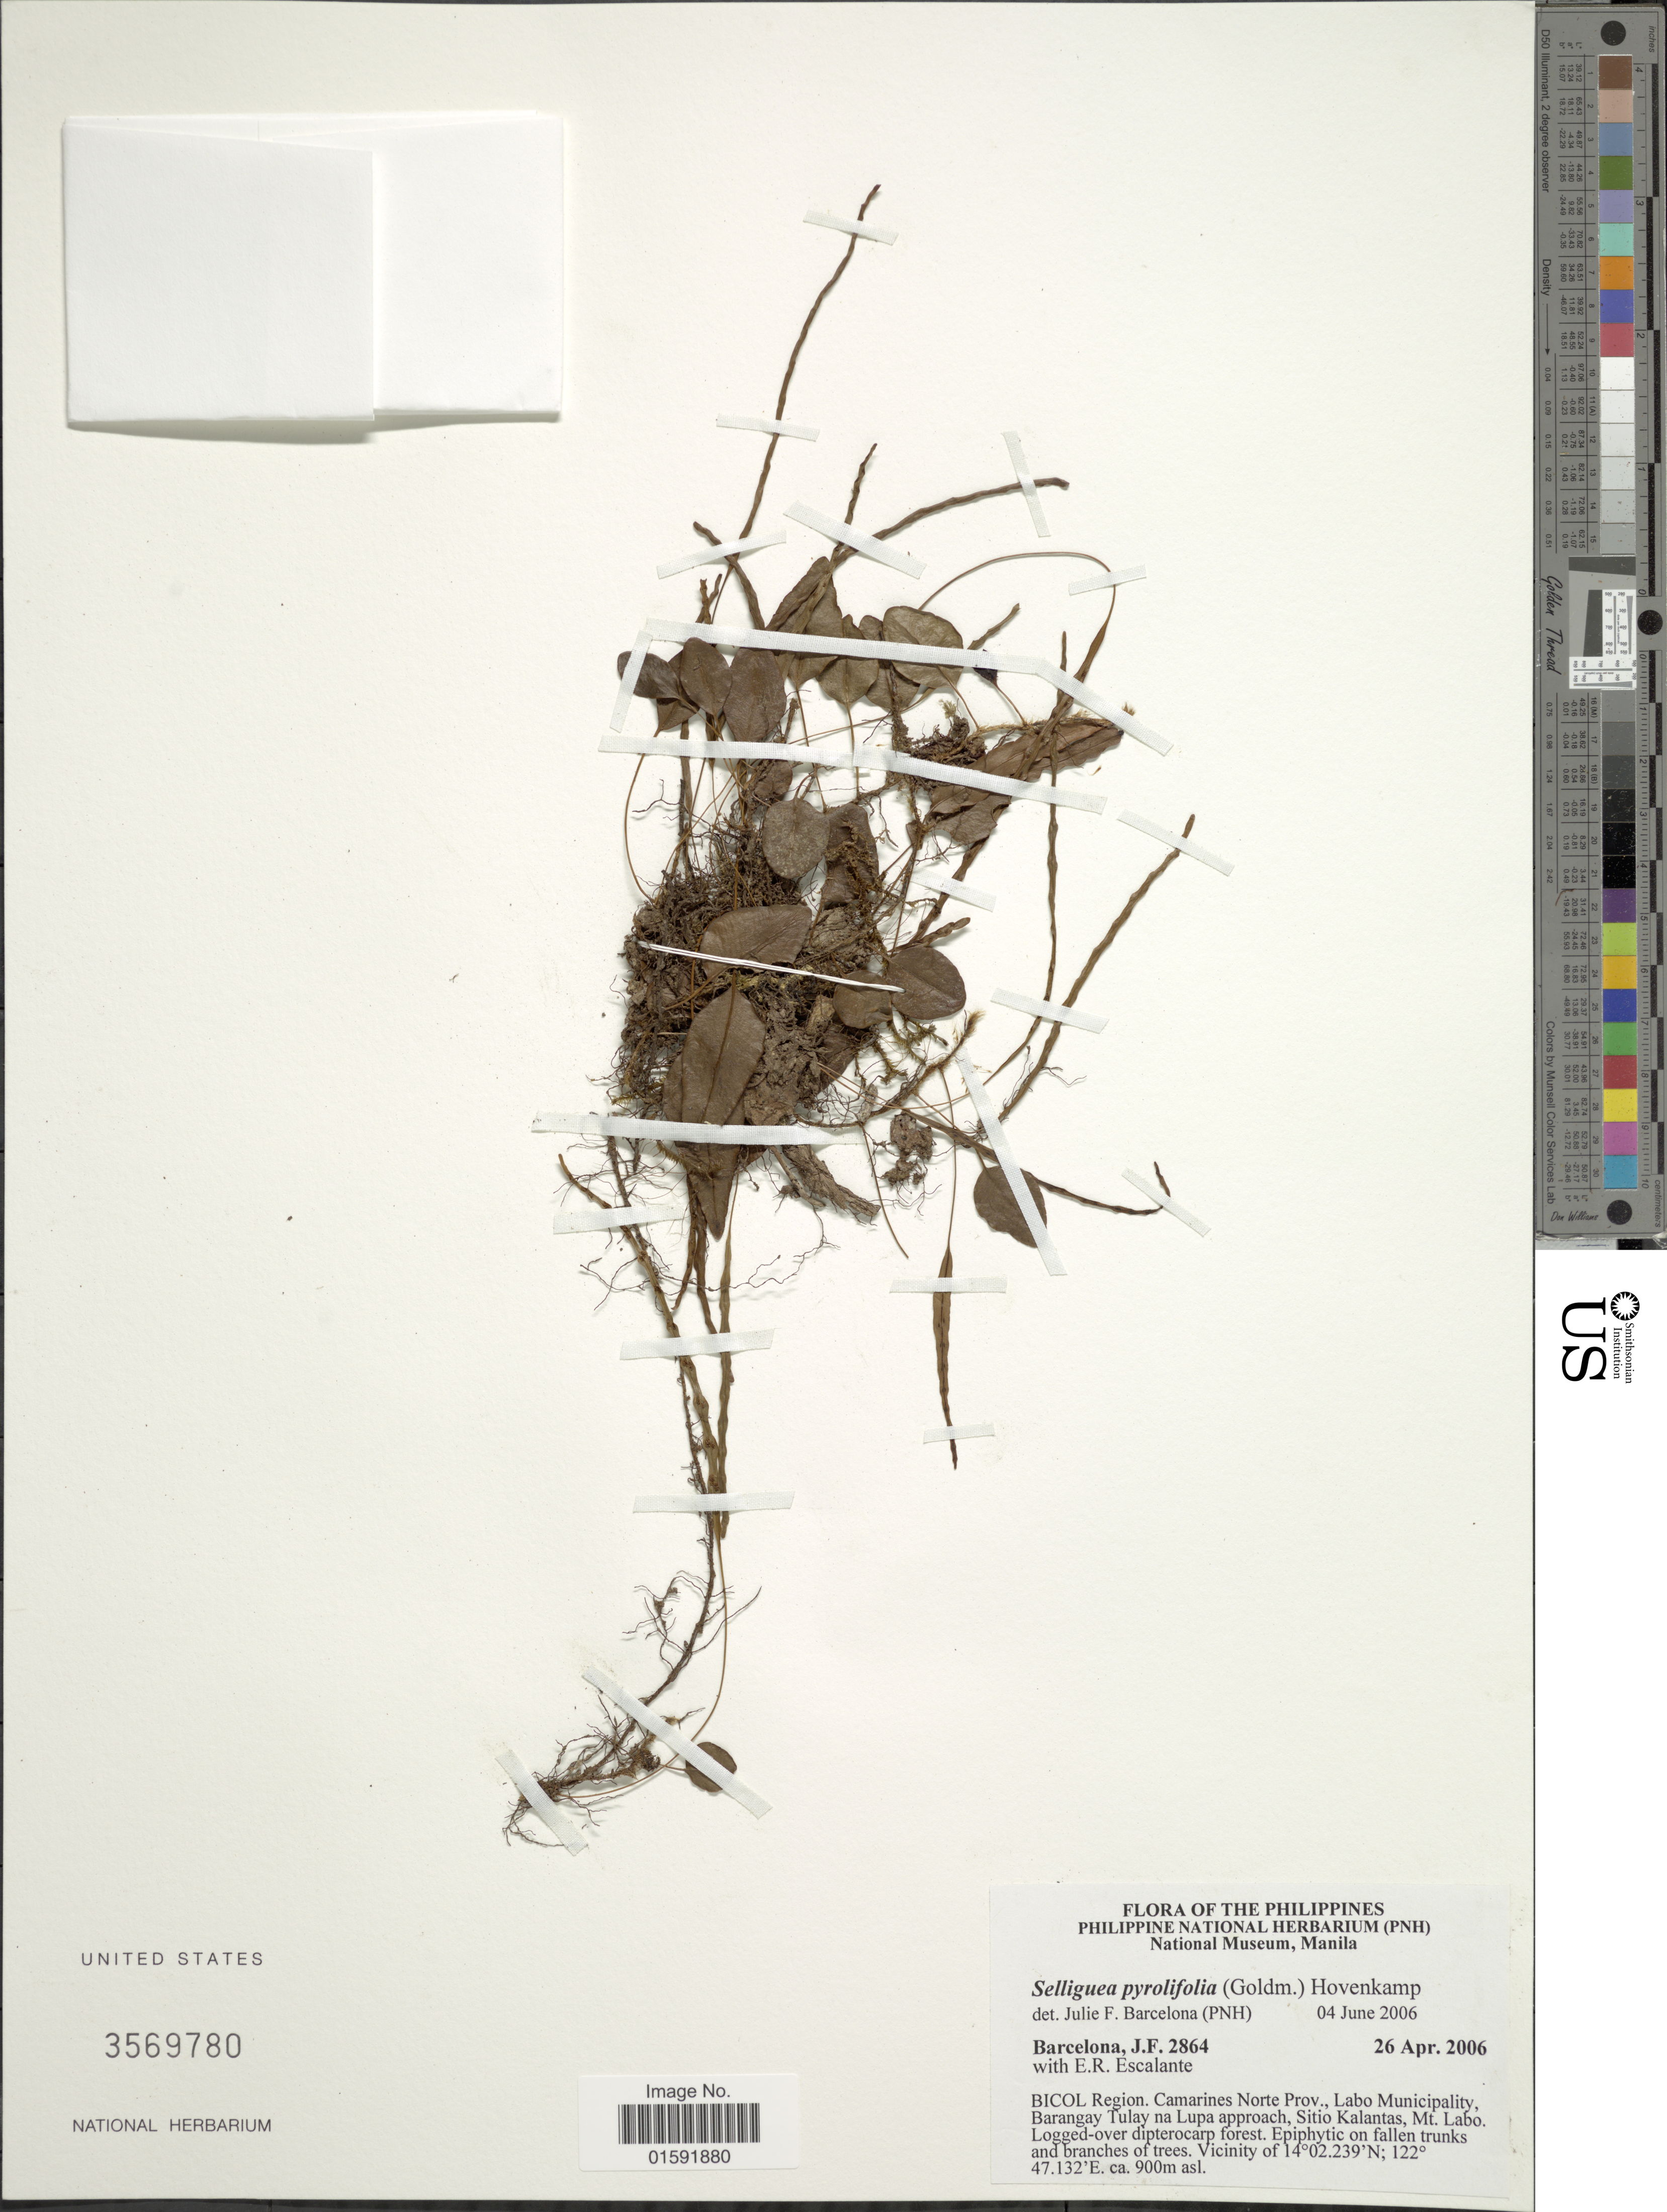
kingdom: Plantae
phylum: Tracheophyta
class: Polypodiopsida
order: Polypodiales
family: Polypodiaceae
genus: Selliguea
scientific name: Selliguea pyrolifolia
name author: (Goldm.) Hovenkamp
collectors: J. F. Barcelona & E. Escalante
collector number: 2864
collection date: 2006-04-26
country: Philippines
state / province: Bicol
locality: Camarines Norte Prov., Labo Municipality, Barangay Tulay na Lupa approach, Sitio Kalantas, Mt. Labo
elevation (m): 900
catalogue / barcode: US 3596780